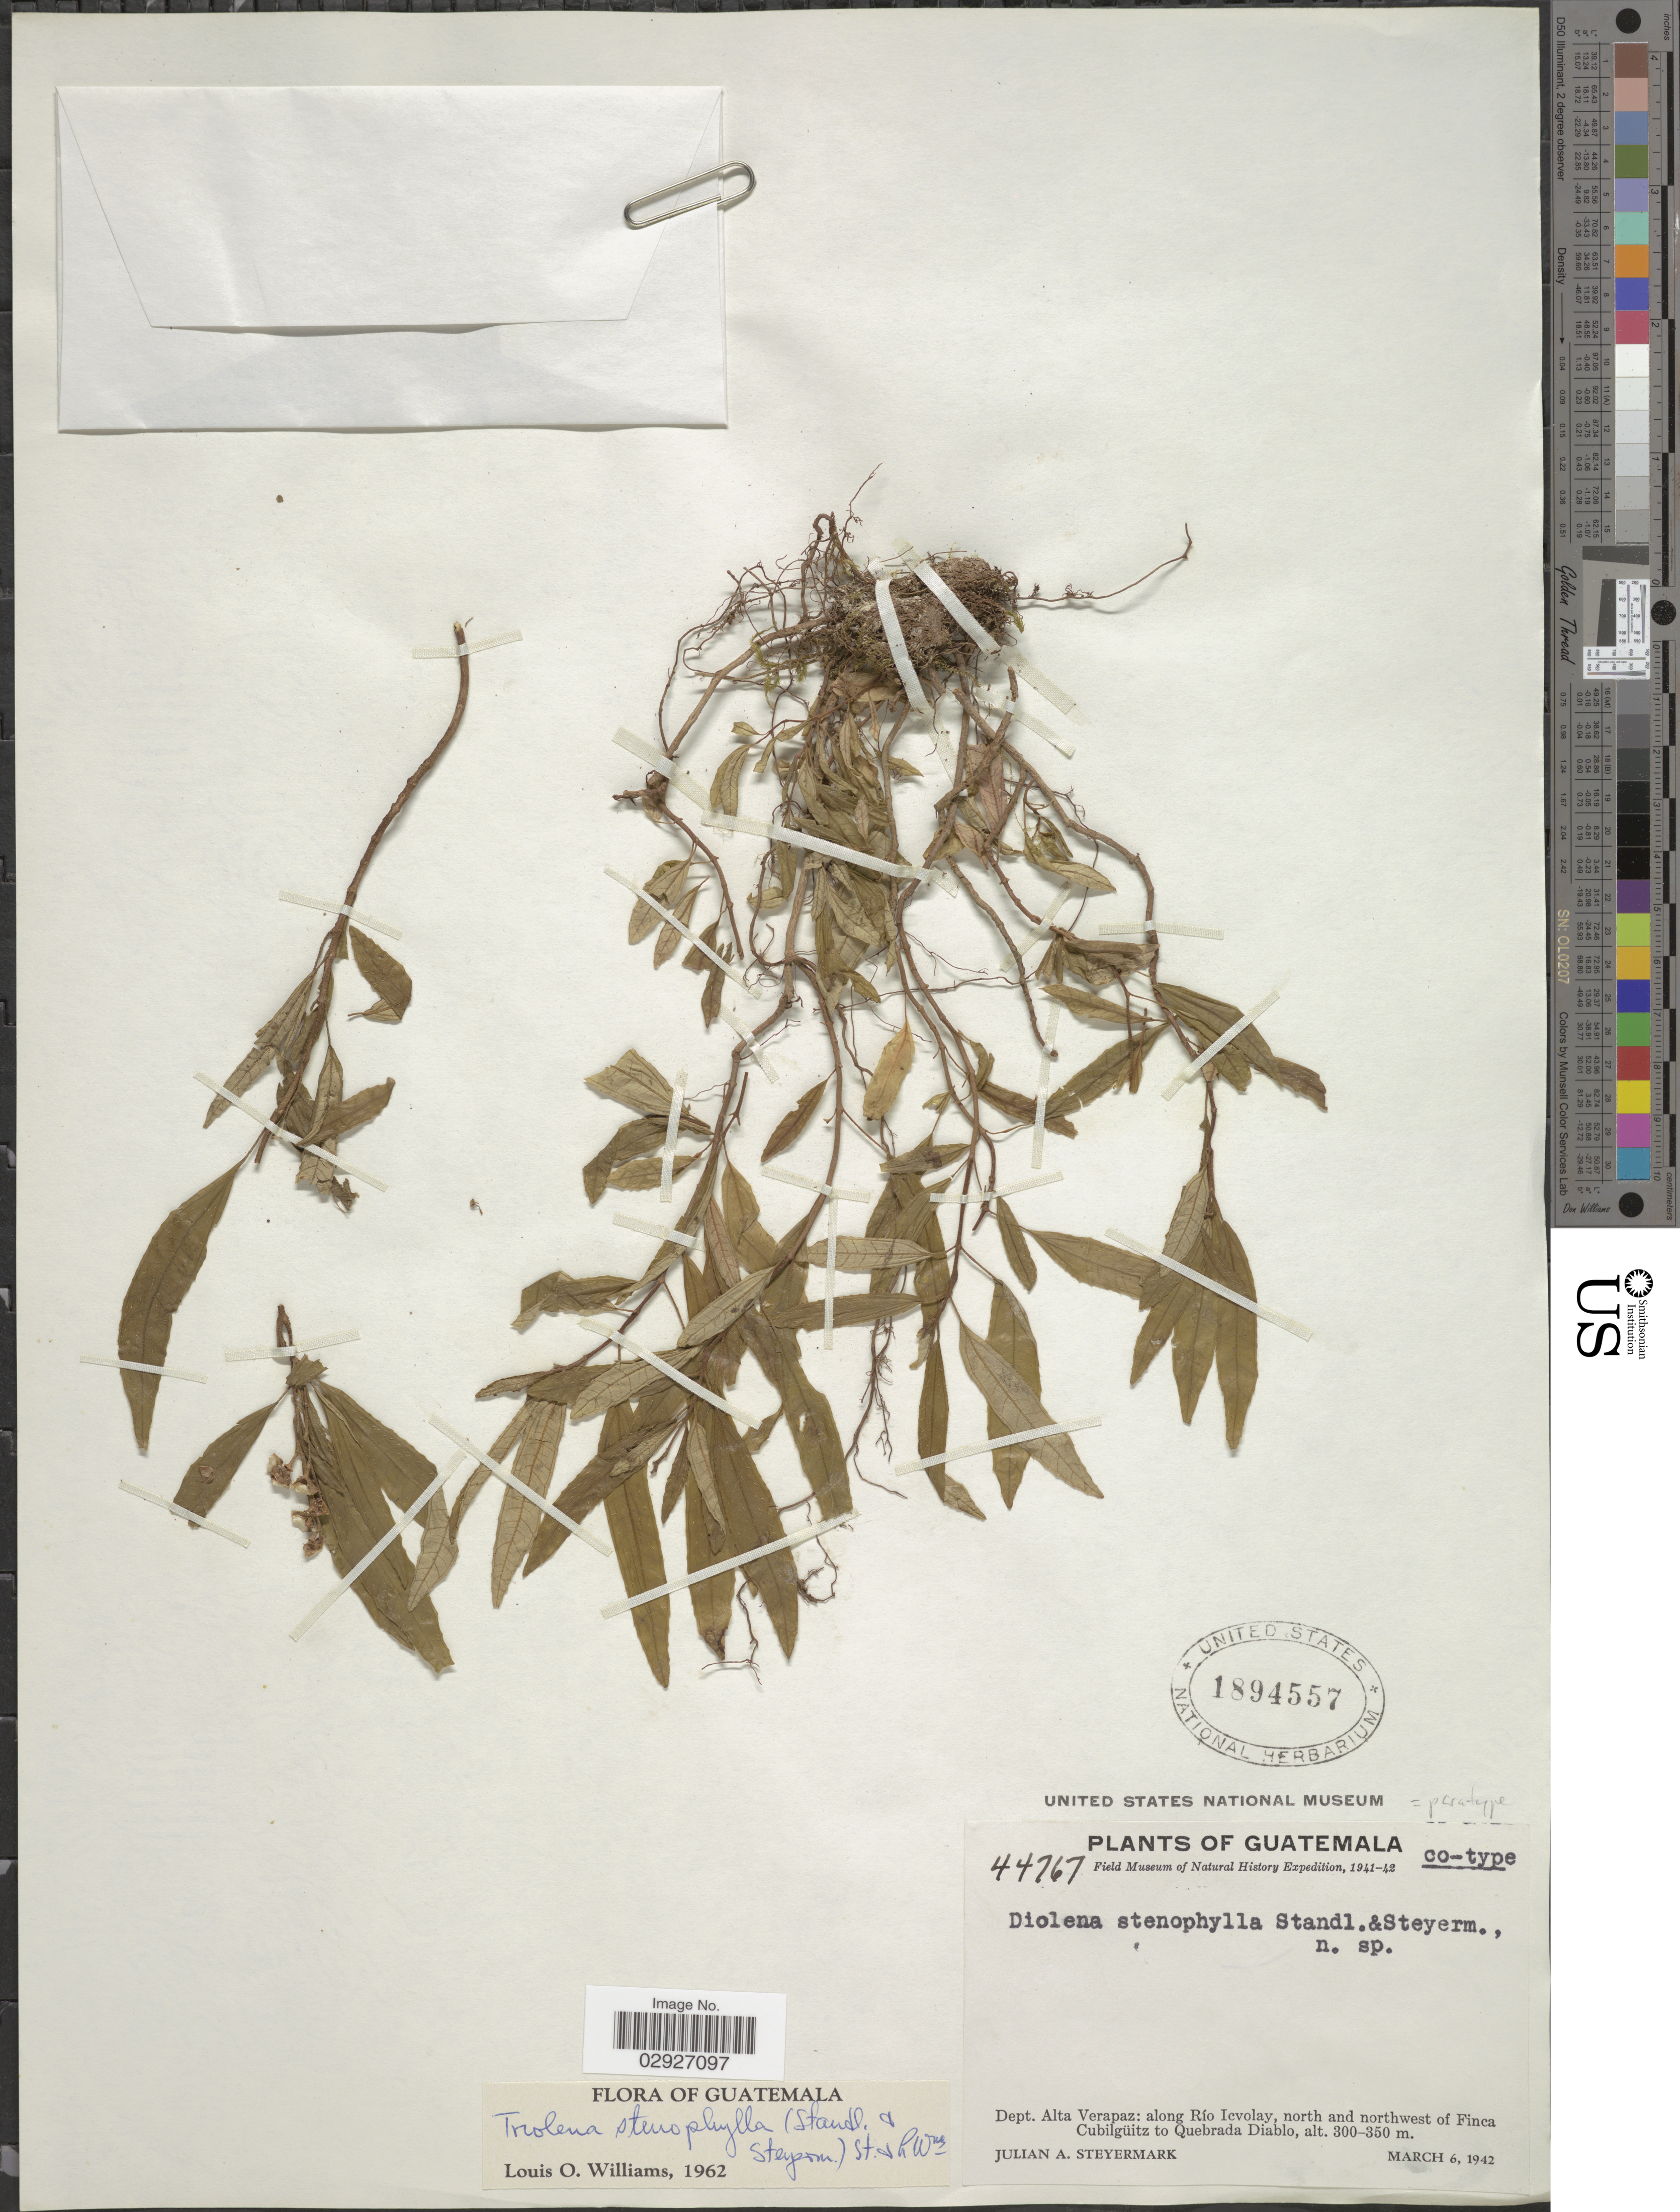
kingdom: Plantae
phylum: Tracheophyta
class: Magnoliopsida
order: Myrtales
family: Melastomataceae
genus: Triolena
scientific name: Triolena stenophylla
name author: (Standl. & Steyerm.) Standl. & L.O. Williams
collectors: J. Steyermark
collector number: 44767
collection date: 1942-03-06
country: Guatemala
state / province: Alta Verapaz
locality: Dept. Alta Verapaz, along Río Icvolay, north and northwest of Finca Cubilgüitz to Quebrada Diablo.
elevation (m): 300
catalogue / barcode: US 1894557